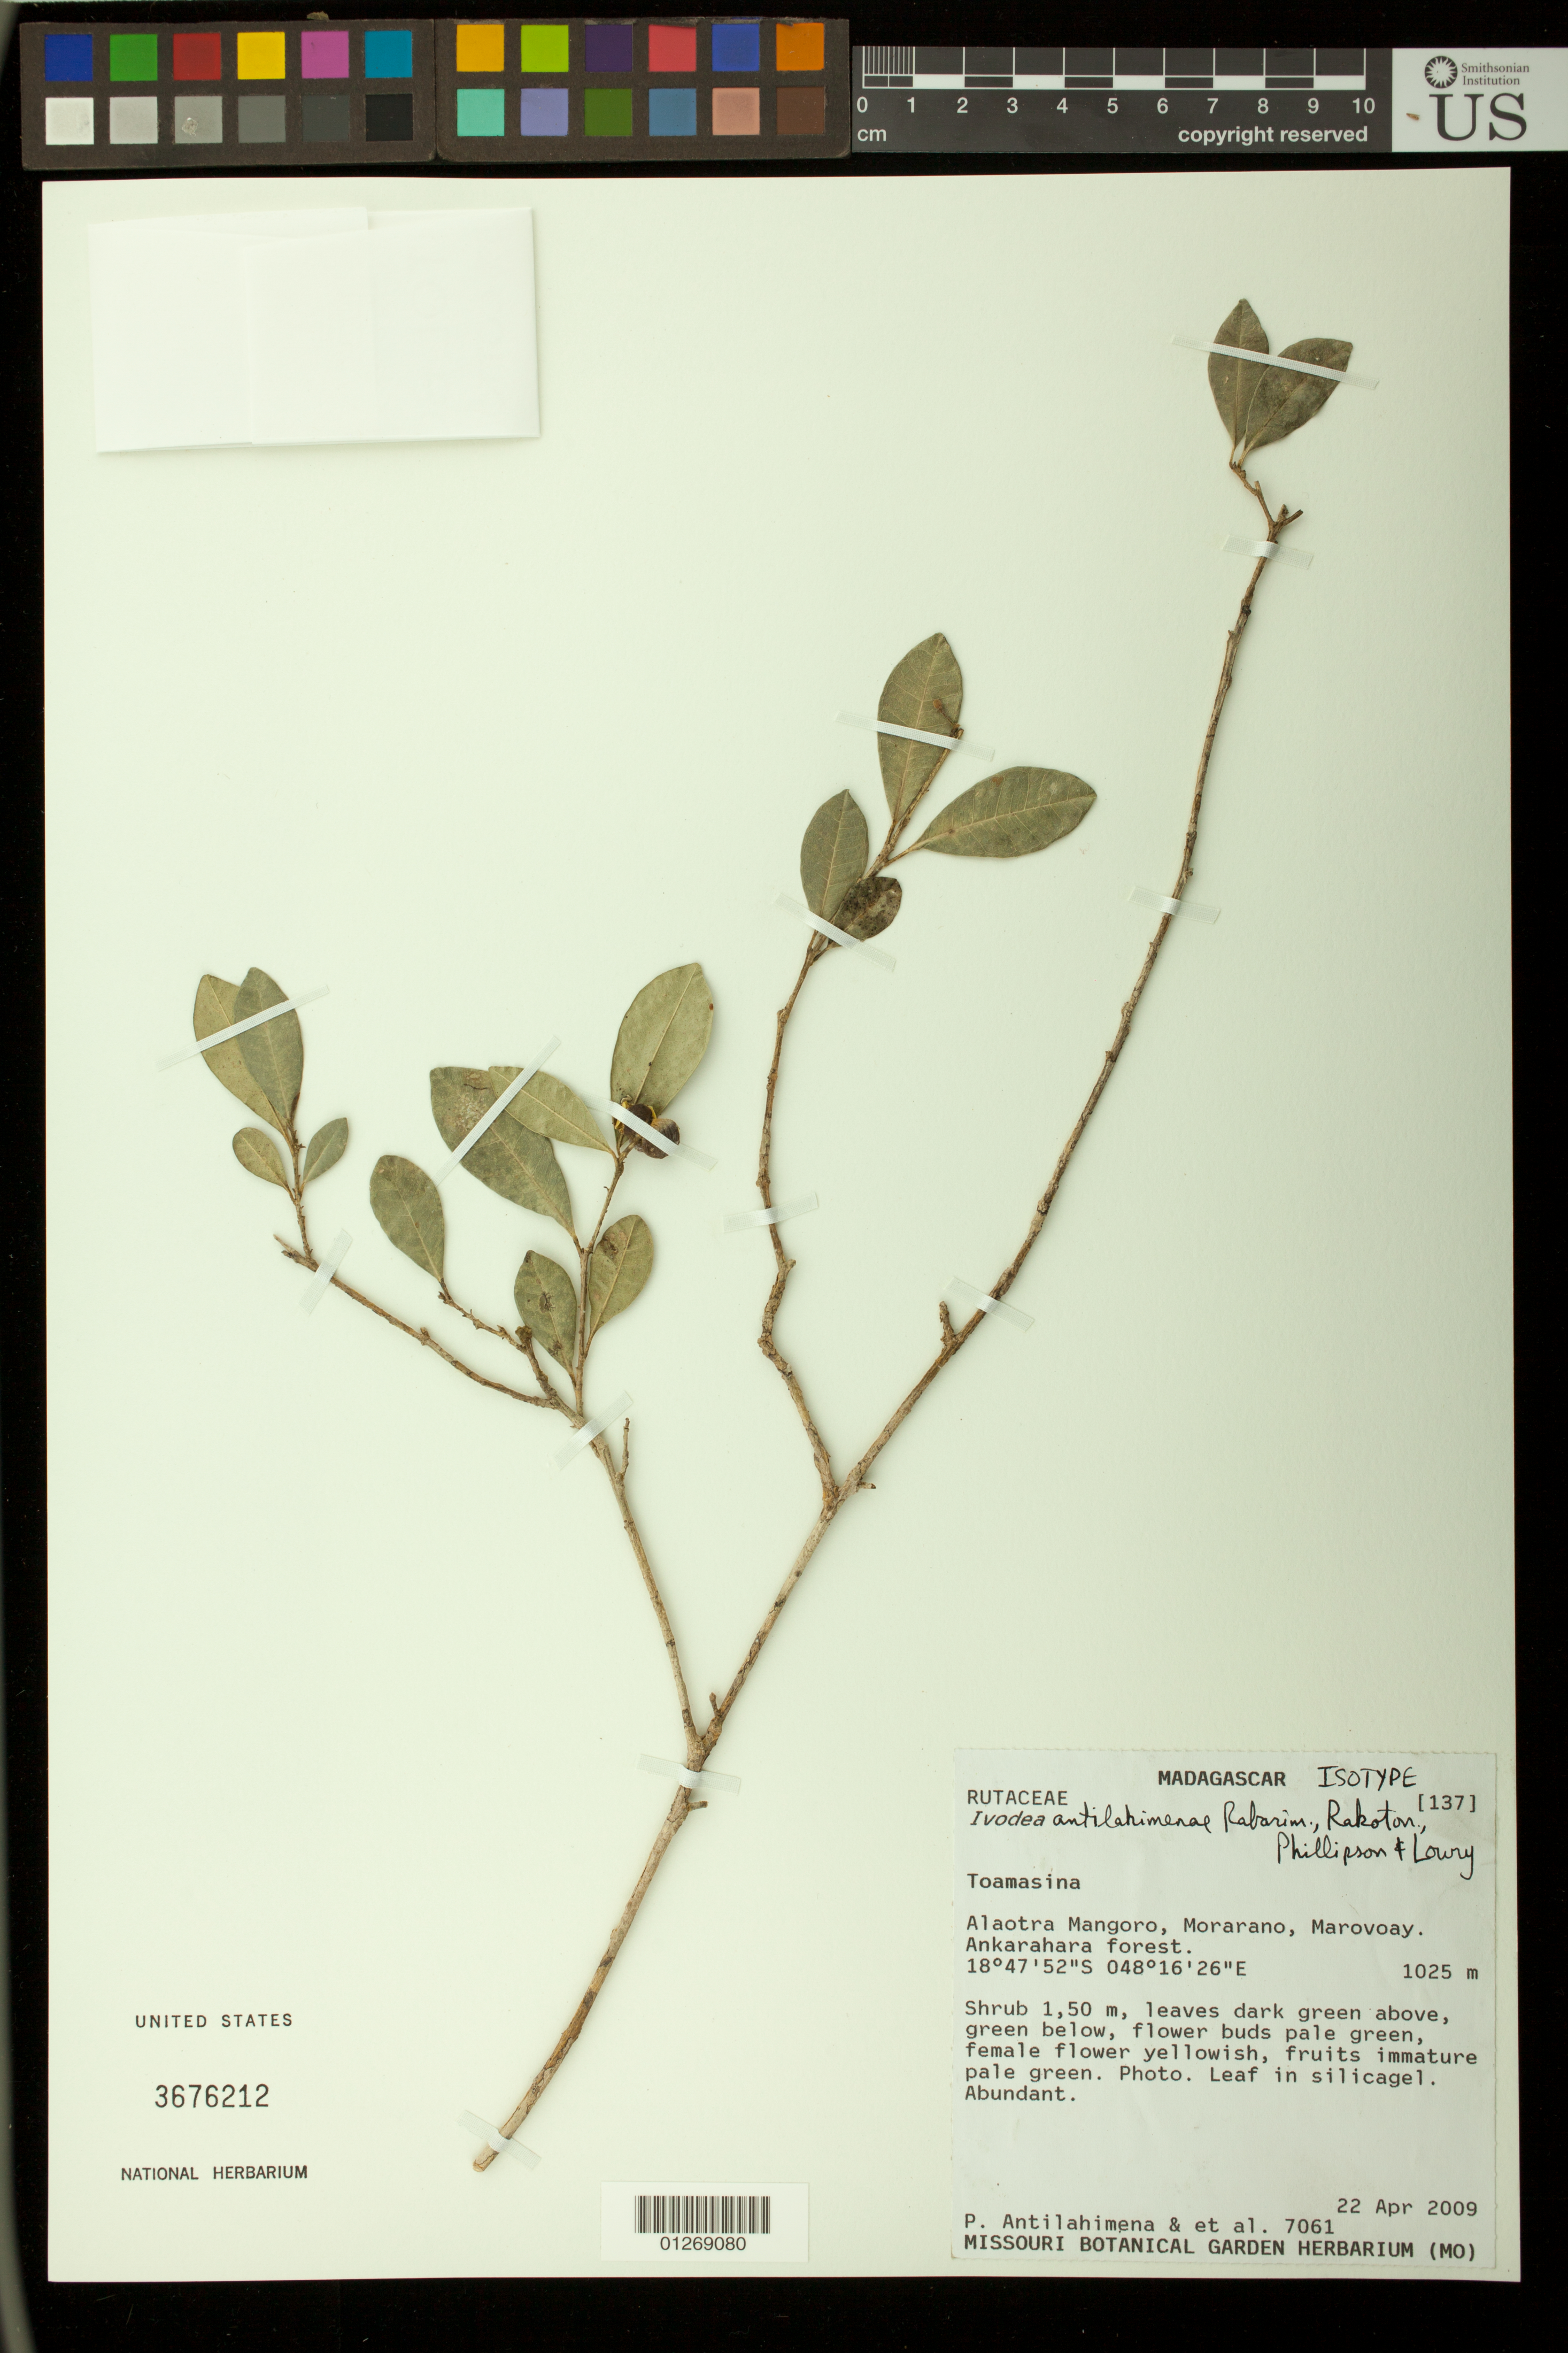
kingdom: Plantae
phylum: Tracheophyta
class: Magnoliopsida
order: Sapindales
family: Rutaceae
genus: Ivodea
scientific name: Ivodea antilahimenae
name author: Rabariman. et al.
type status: Isotype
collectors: P. Antilahimena et al.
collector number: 7061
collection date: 2009-04-22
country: Madagascar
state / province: Alaotra Mangoro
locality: Toamasina. Alaotra Mangoro, Marovoay. Ankarahara forest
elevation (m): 1025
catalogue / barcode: US 3676212